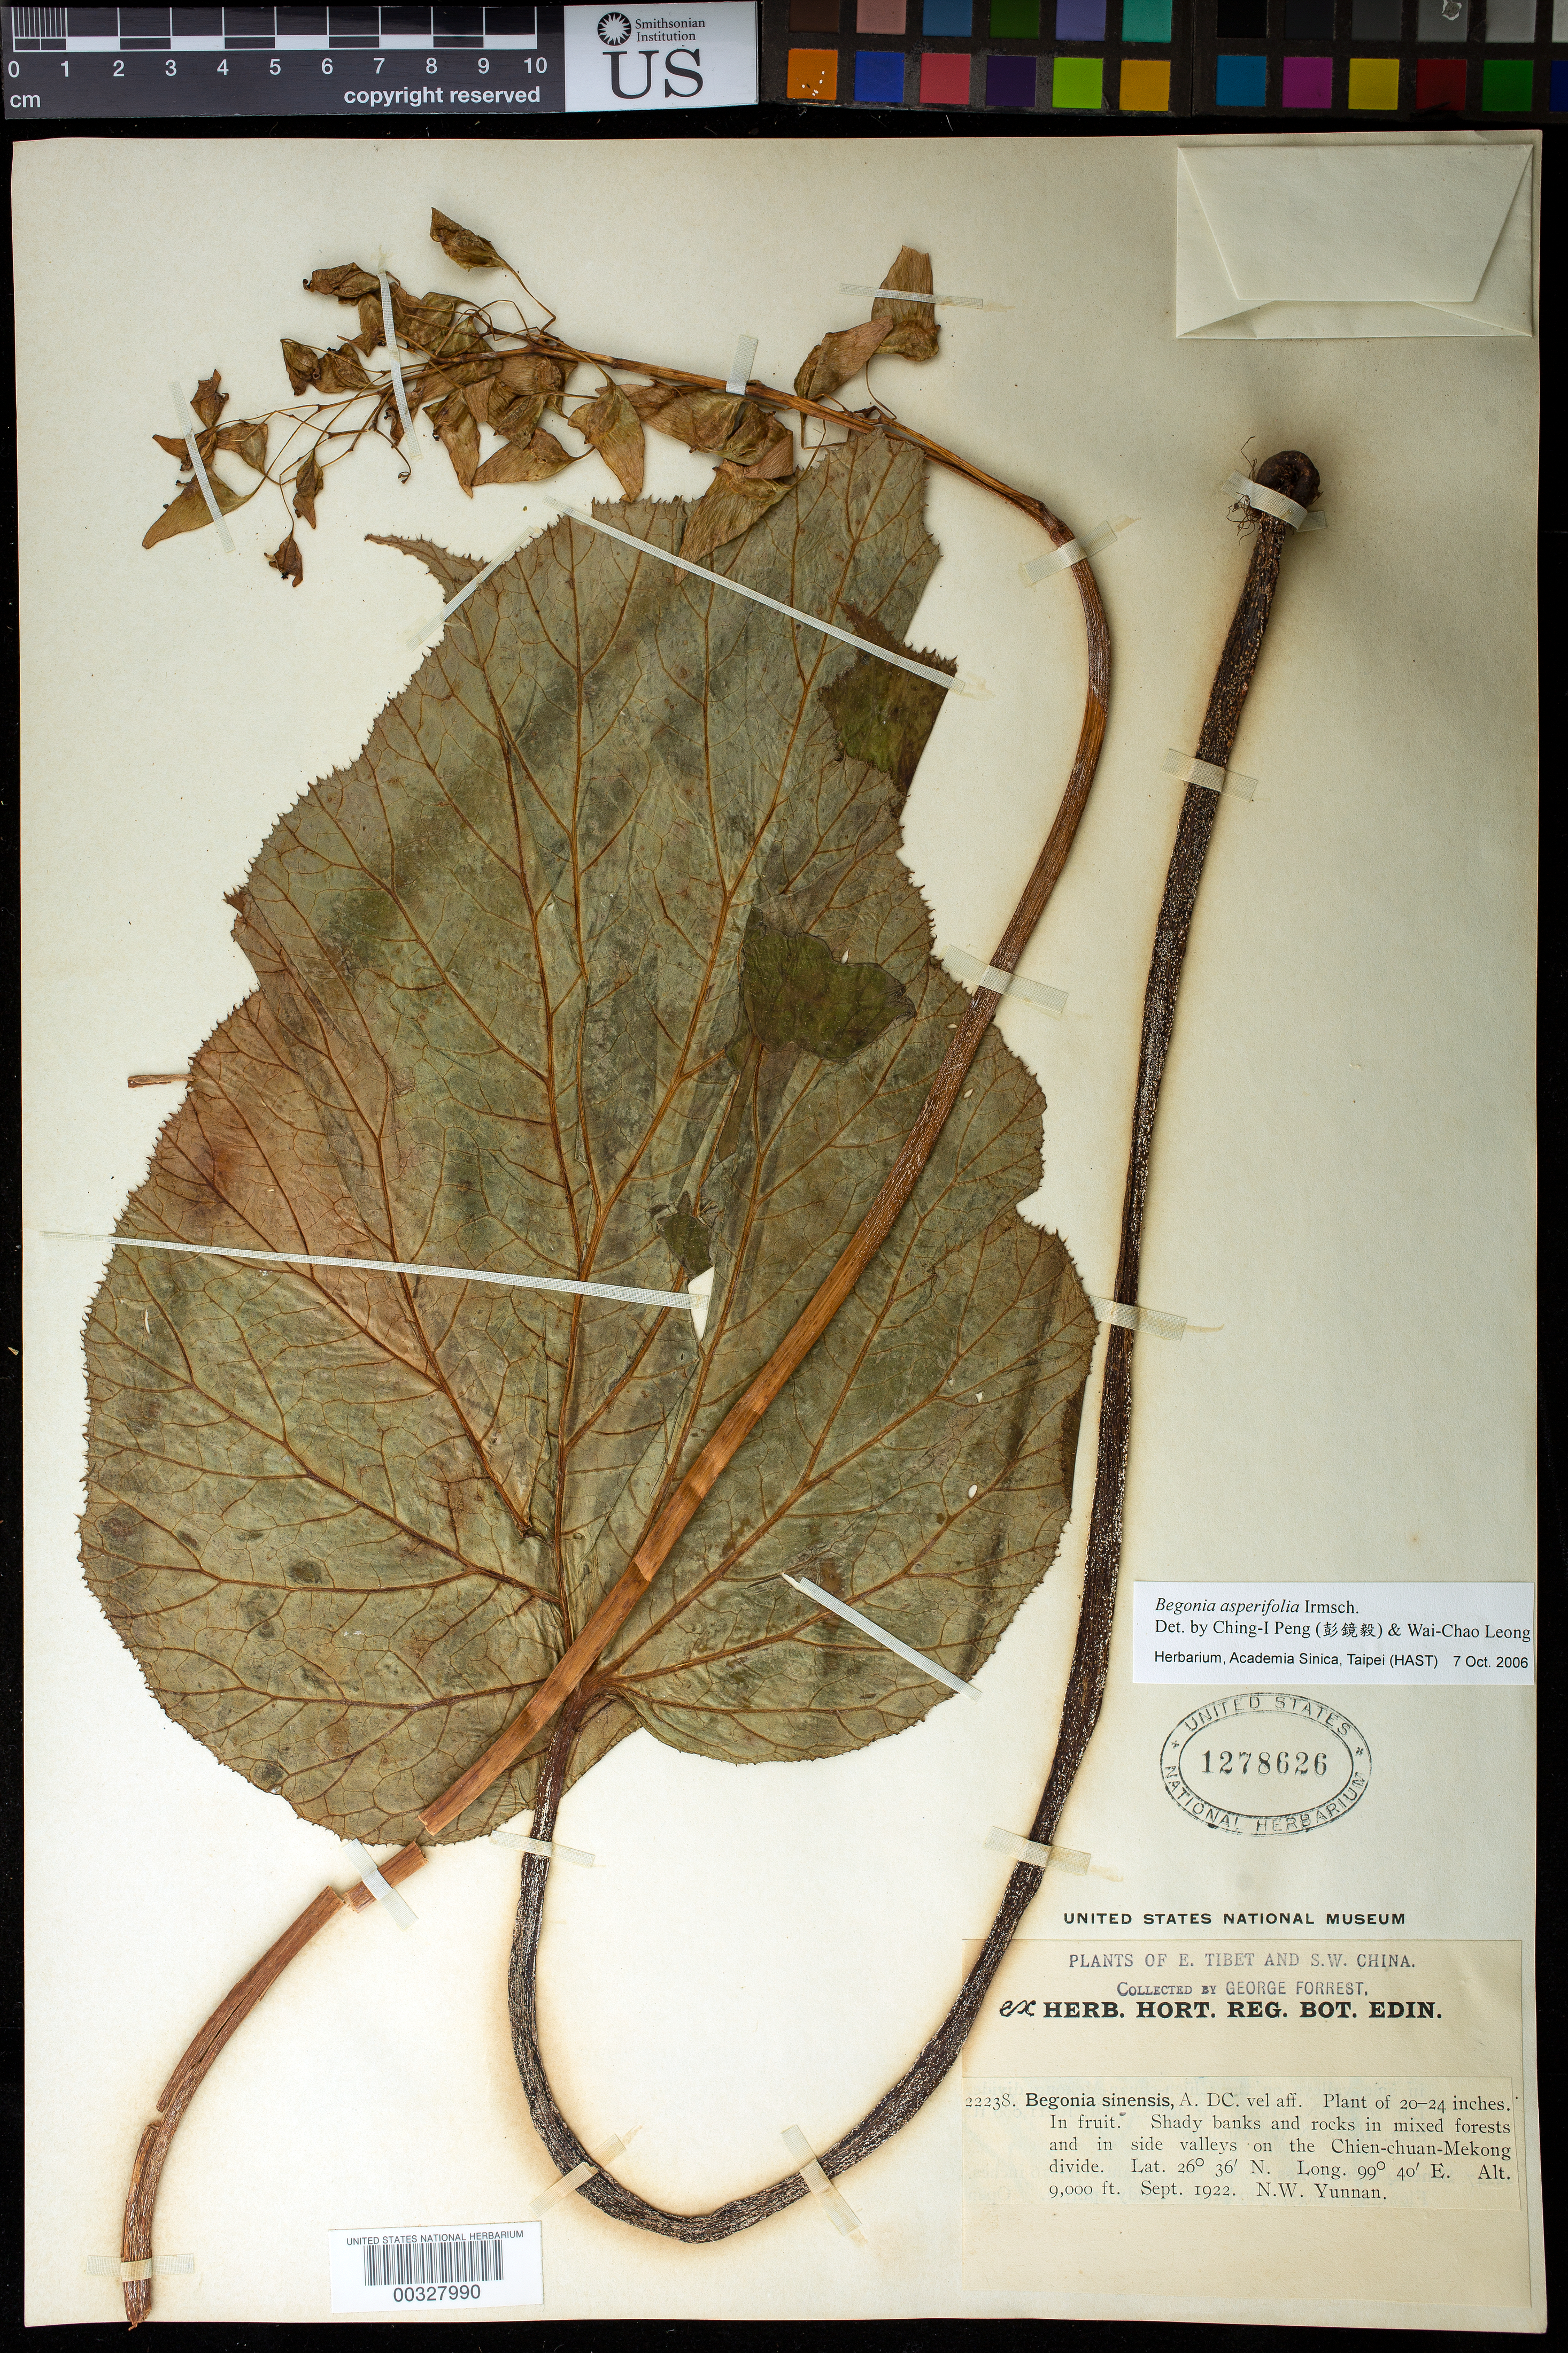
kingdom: Plantae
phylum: Tracheophyta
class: Magnoliopsida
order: Cucurbitales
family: Begoniaceae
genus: Begonia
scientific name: Begonia asperifolia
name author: Irmsch.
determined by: Peng, Ching-I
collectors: G. Forrest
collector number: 22238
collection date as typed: Sep 1922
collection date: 1922-09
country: China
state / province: Yunnan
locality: Side valleys on chien-chuan-mekong divide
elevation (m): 2743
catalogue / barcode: US 1278626